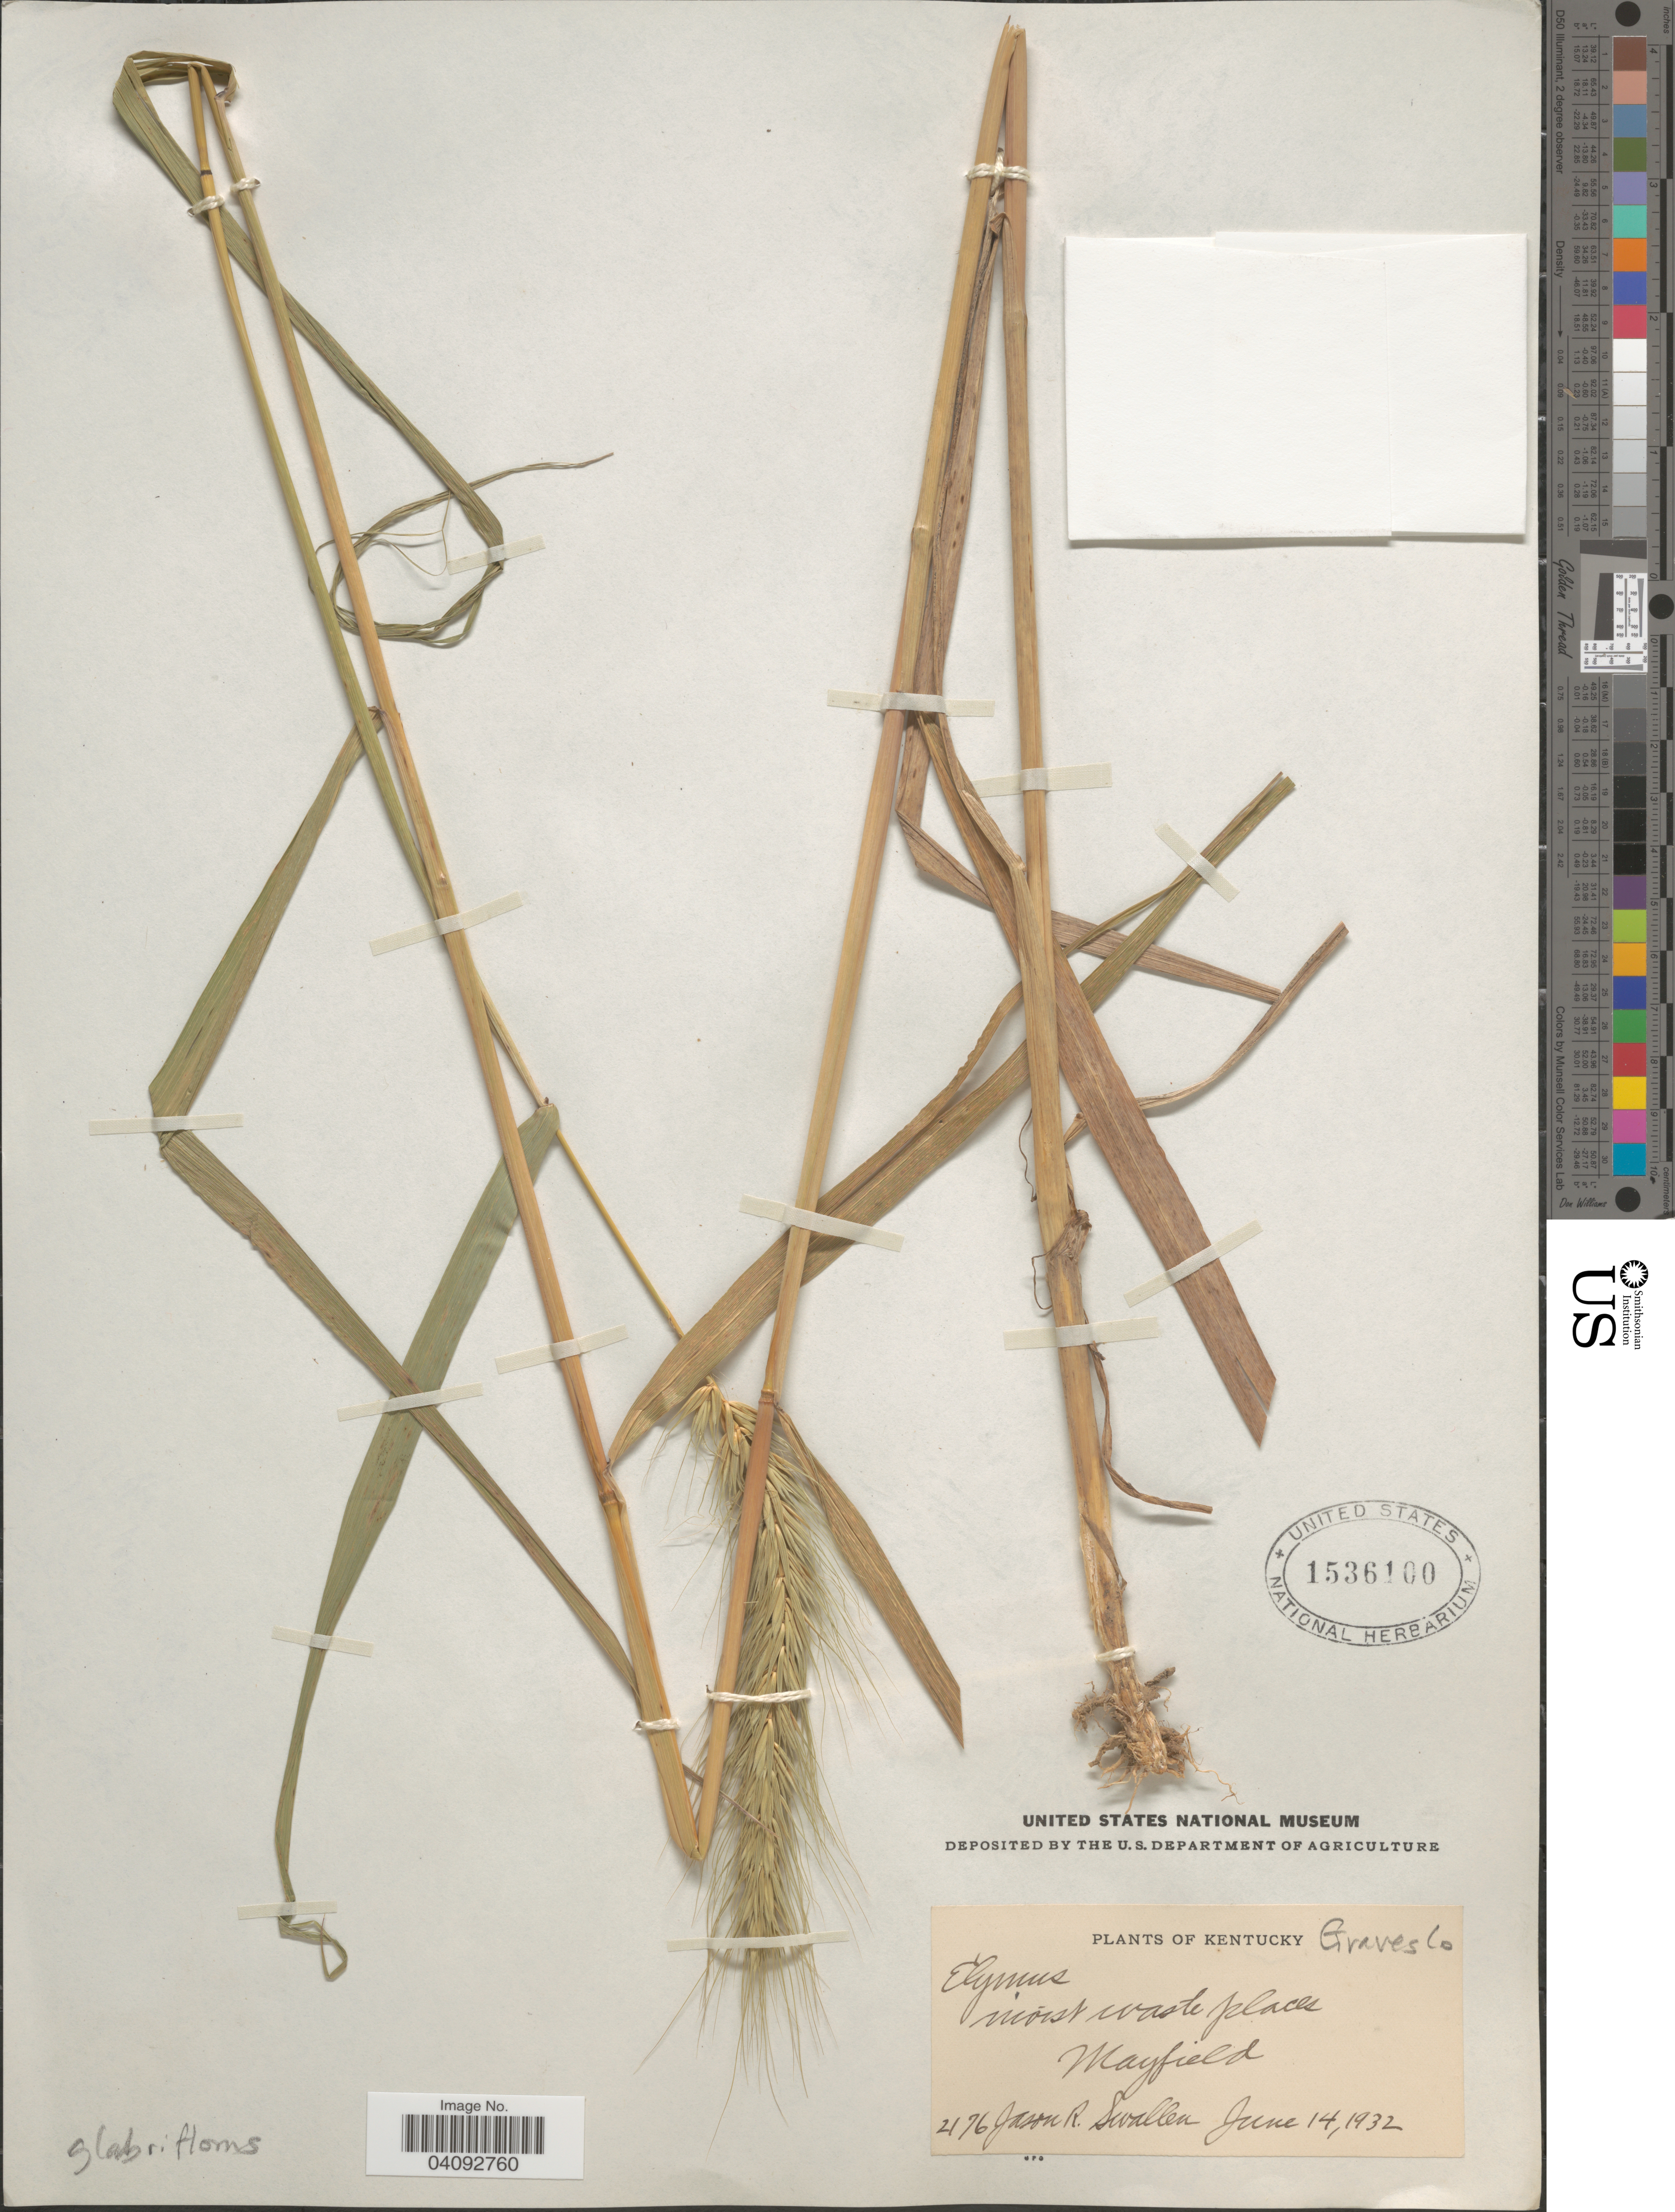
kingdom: Plantae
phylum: Tracheophyta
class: Liliopsida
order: Poales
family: Poaceae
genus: Elymus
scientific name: Elymus glabriflorus var. glabriflorus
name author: (Vasey ex L.H. Dewey) Scribn. & C.R. Ball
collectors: J. R. Swallen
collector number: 2176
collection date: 1932-06-14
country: United States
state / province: Kentucky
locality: Graves Co. Moist waste places. Mayfield.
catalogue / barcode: US 1536100